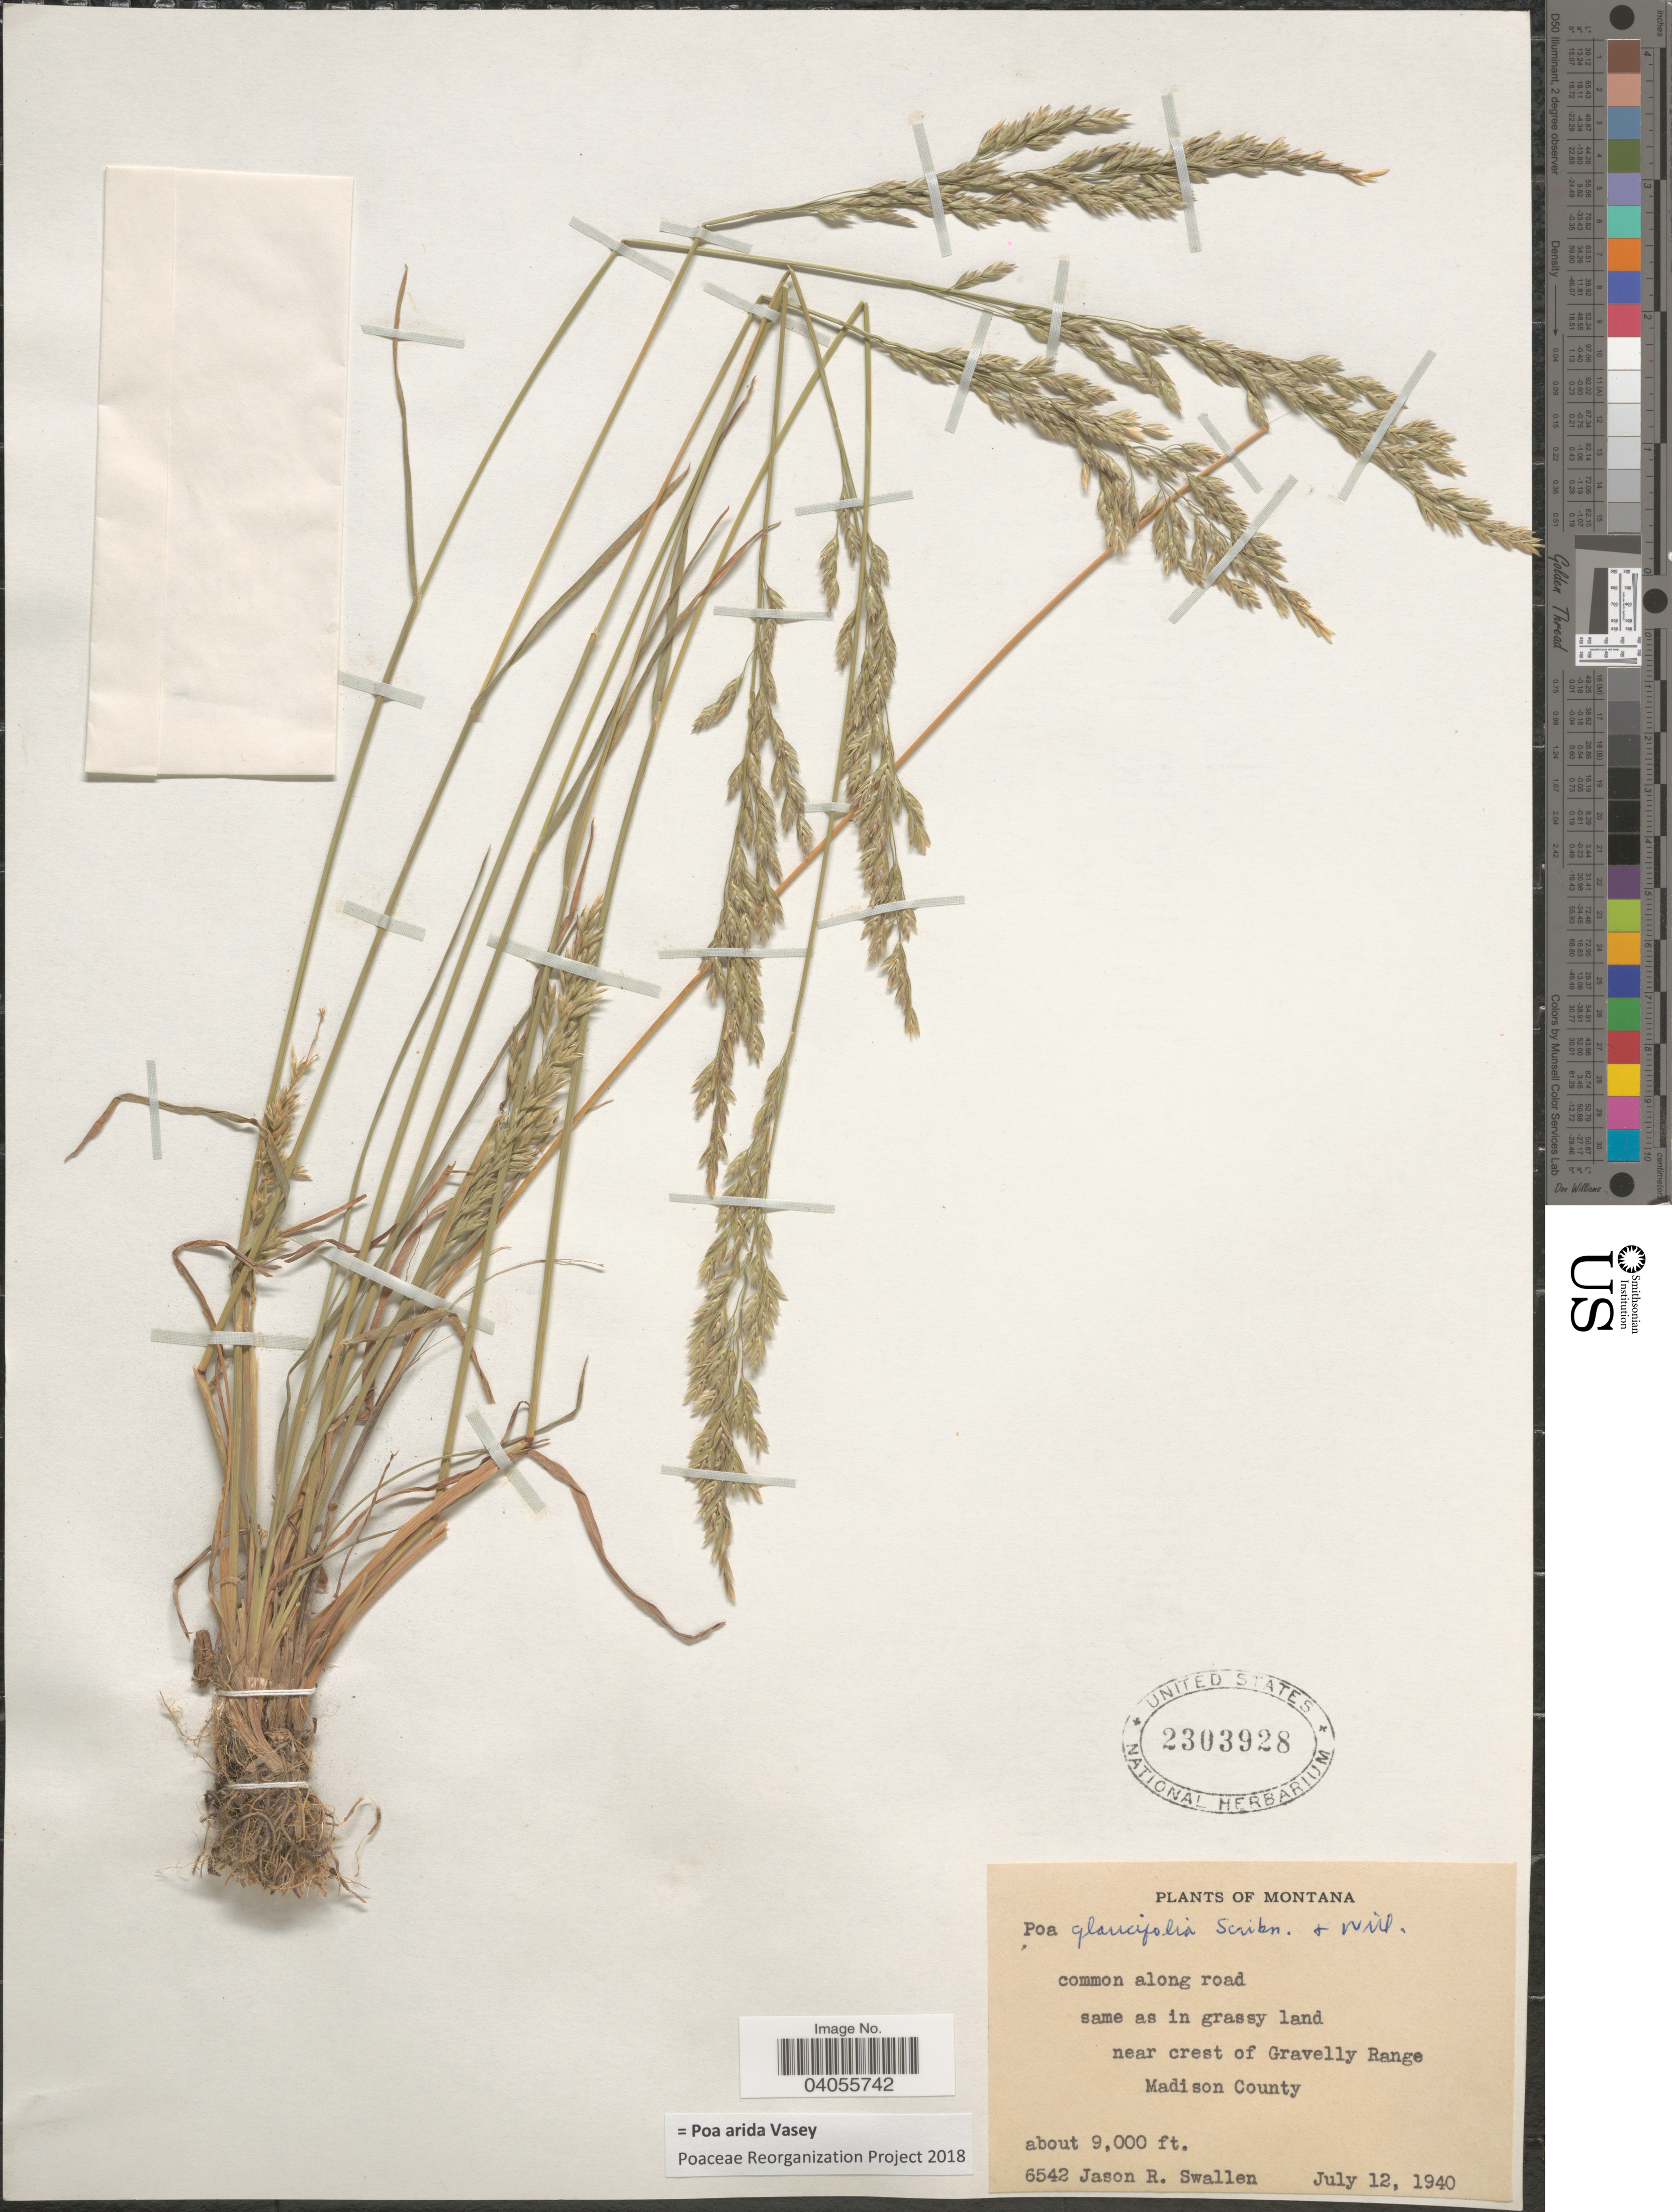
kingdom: Plantae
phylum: Tracheophyta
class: Liliopsida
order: Poales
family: Poaceae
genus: Poa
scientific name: Poa arida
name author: Vasey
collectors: J. R. Swallen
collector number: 6542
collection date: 1940-07-12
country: United States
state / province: Montana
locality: Near crest of Gravelly Range. Madison County.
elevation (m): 2743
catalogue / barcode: US 2303928